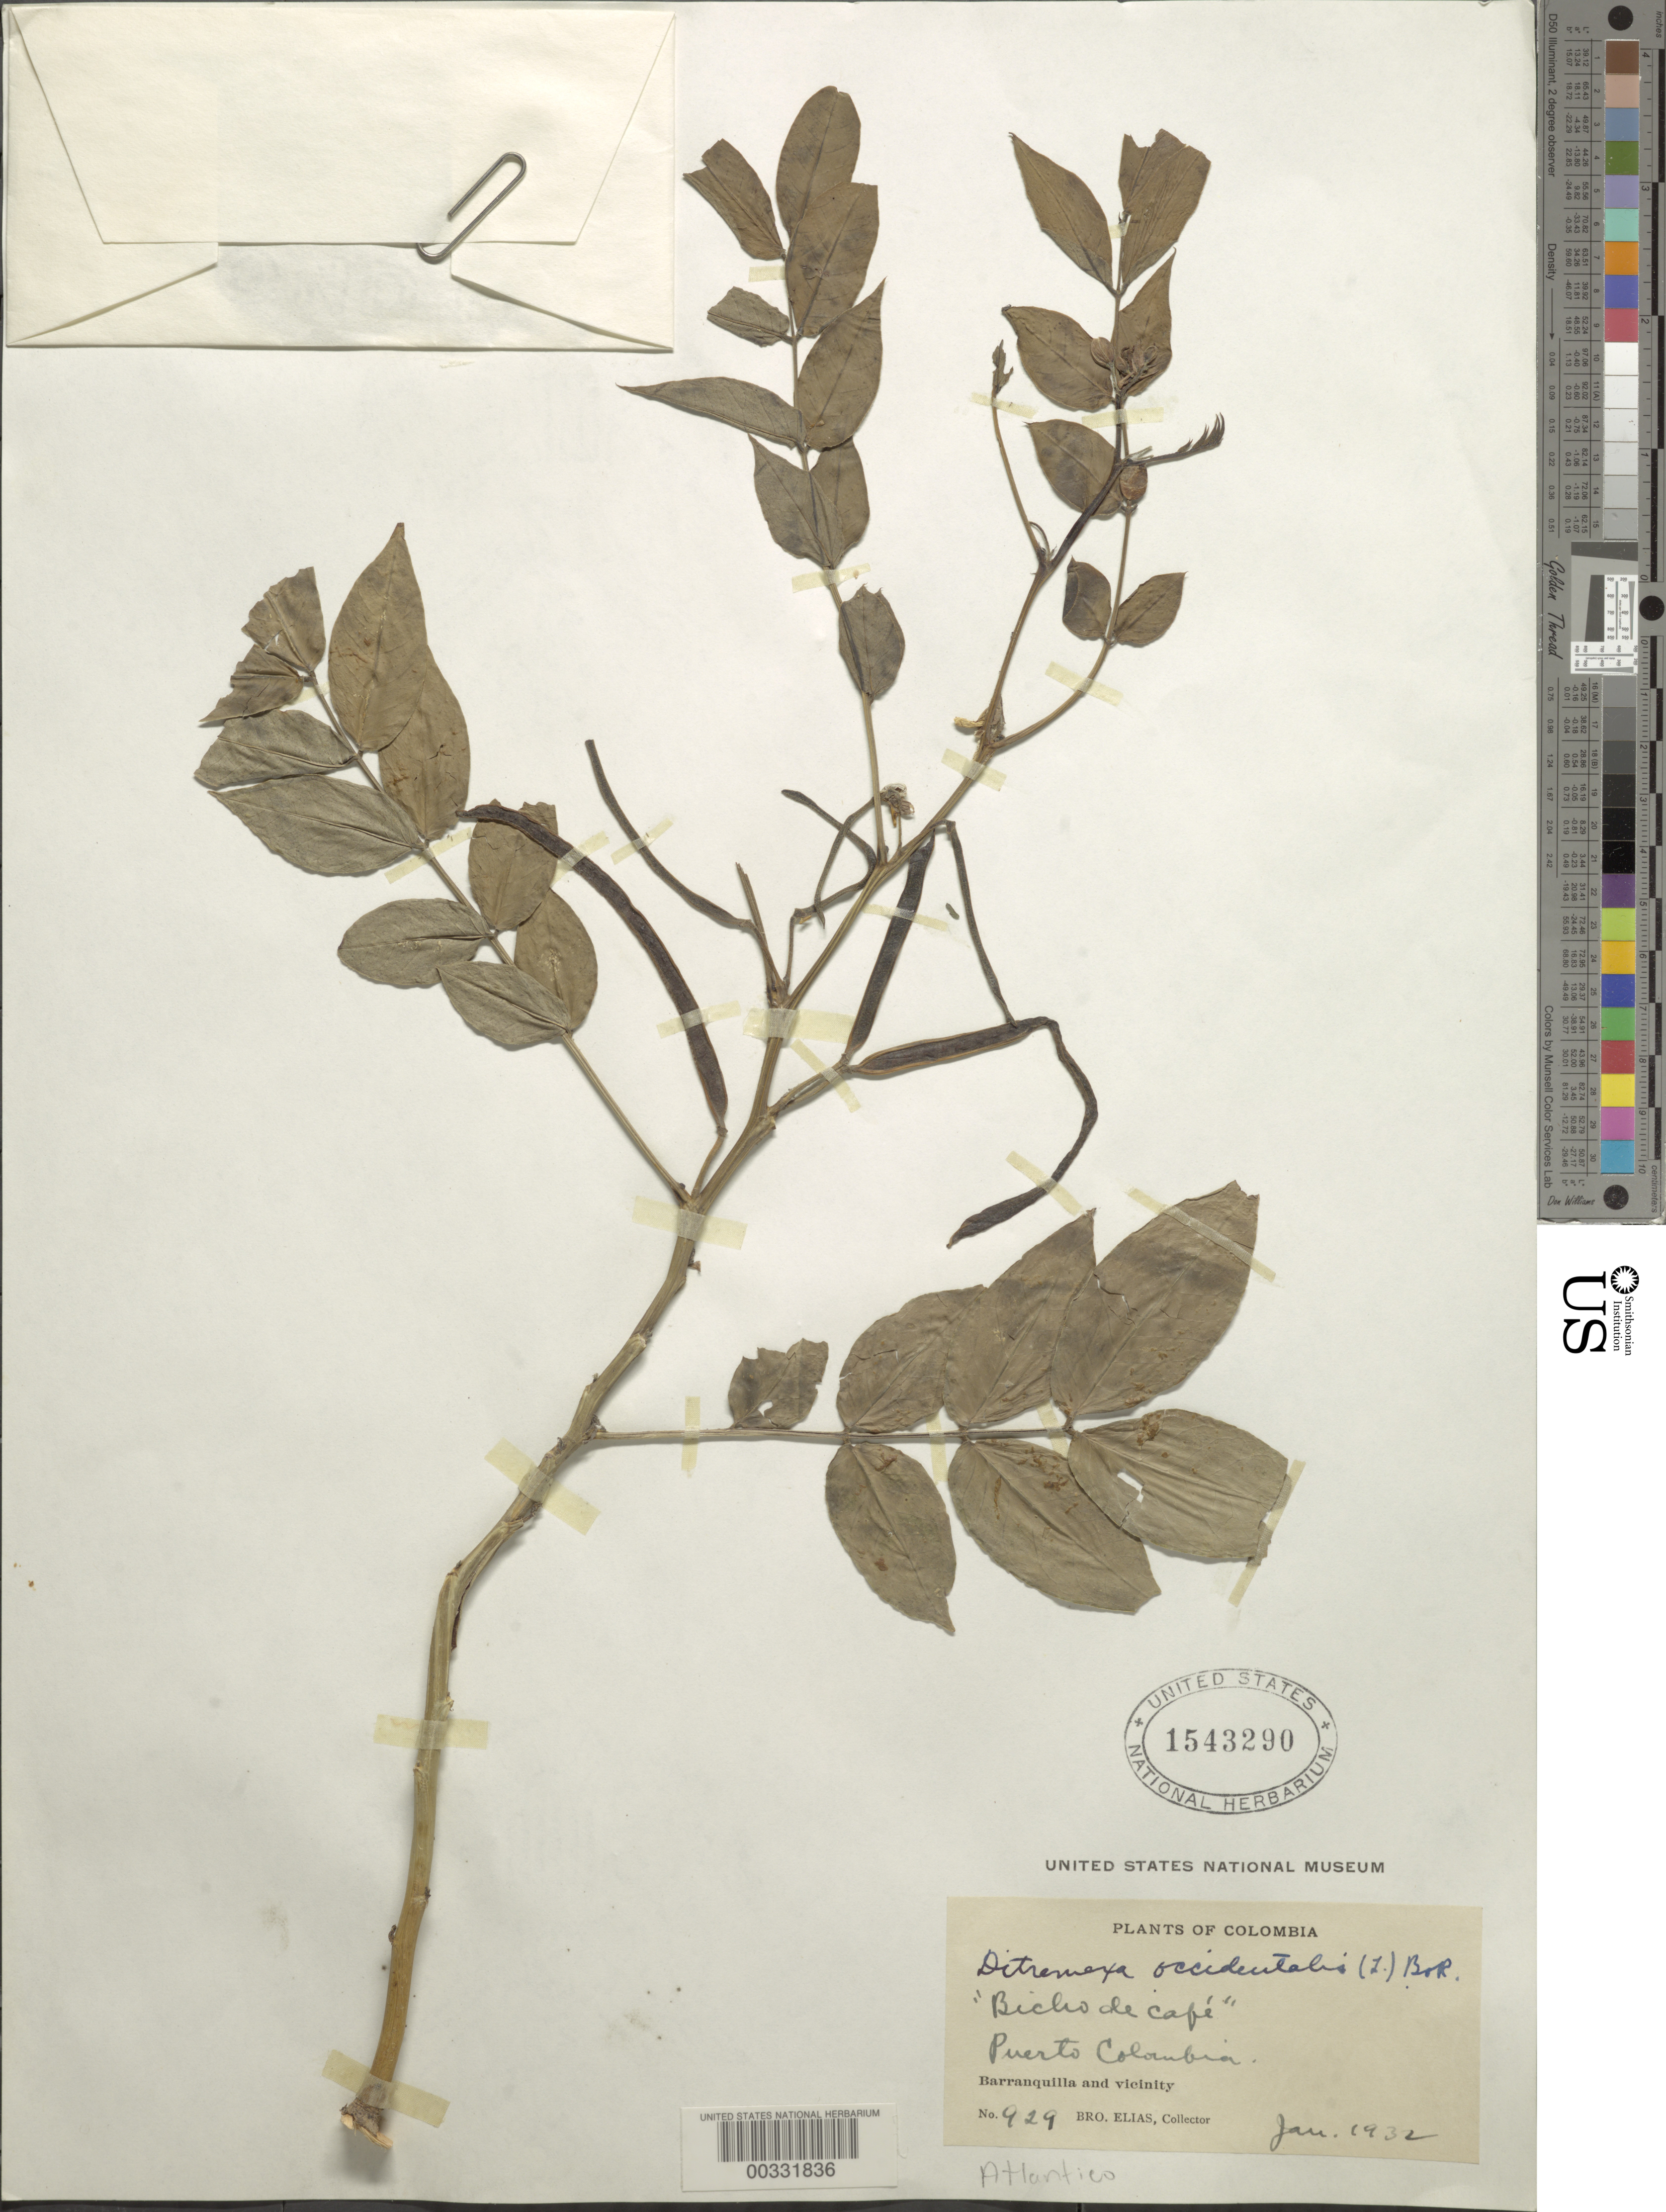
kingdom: Plantae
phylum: Tracheophyta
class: Magnoliopsida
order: Fabales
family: Fabaceae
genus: Senna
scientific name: Senna occidentalis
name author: (L.) Link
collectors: Bro. Elias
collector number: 929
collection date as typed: Jan 1932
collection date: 1932-01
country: Colombia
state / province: Atlántico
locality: Puerto Colombia; Barranquilla and vicinity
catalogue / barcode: US 1543290